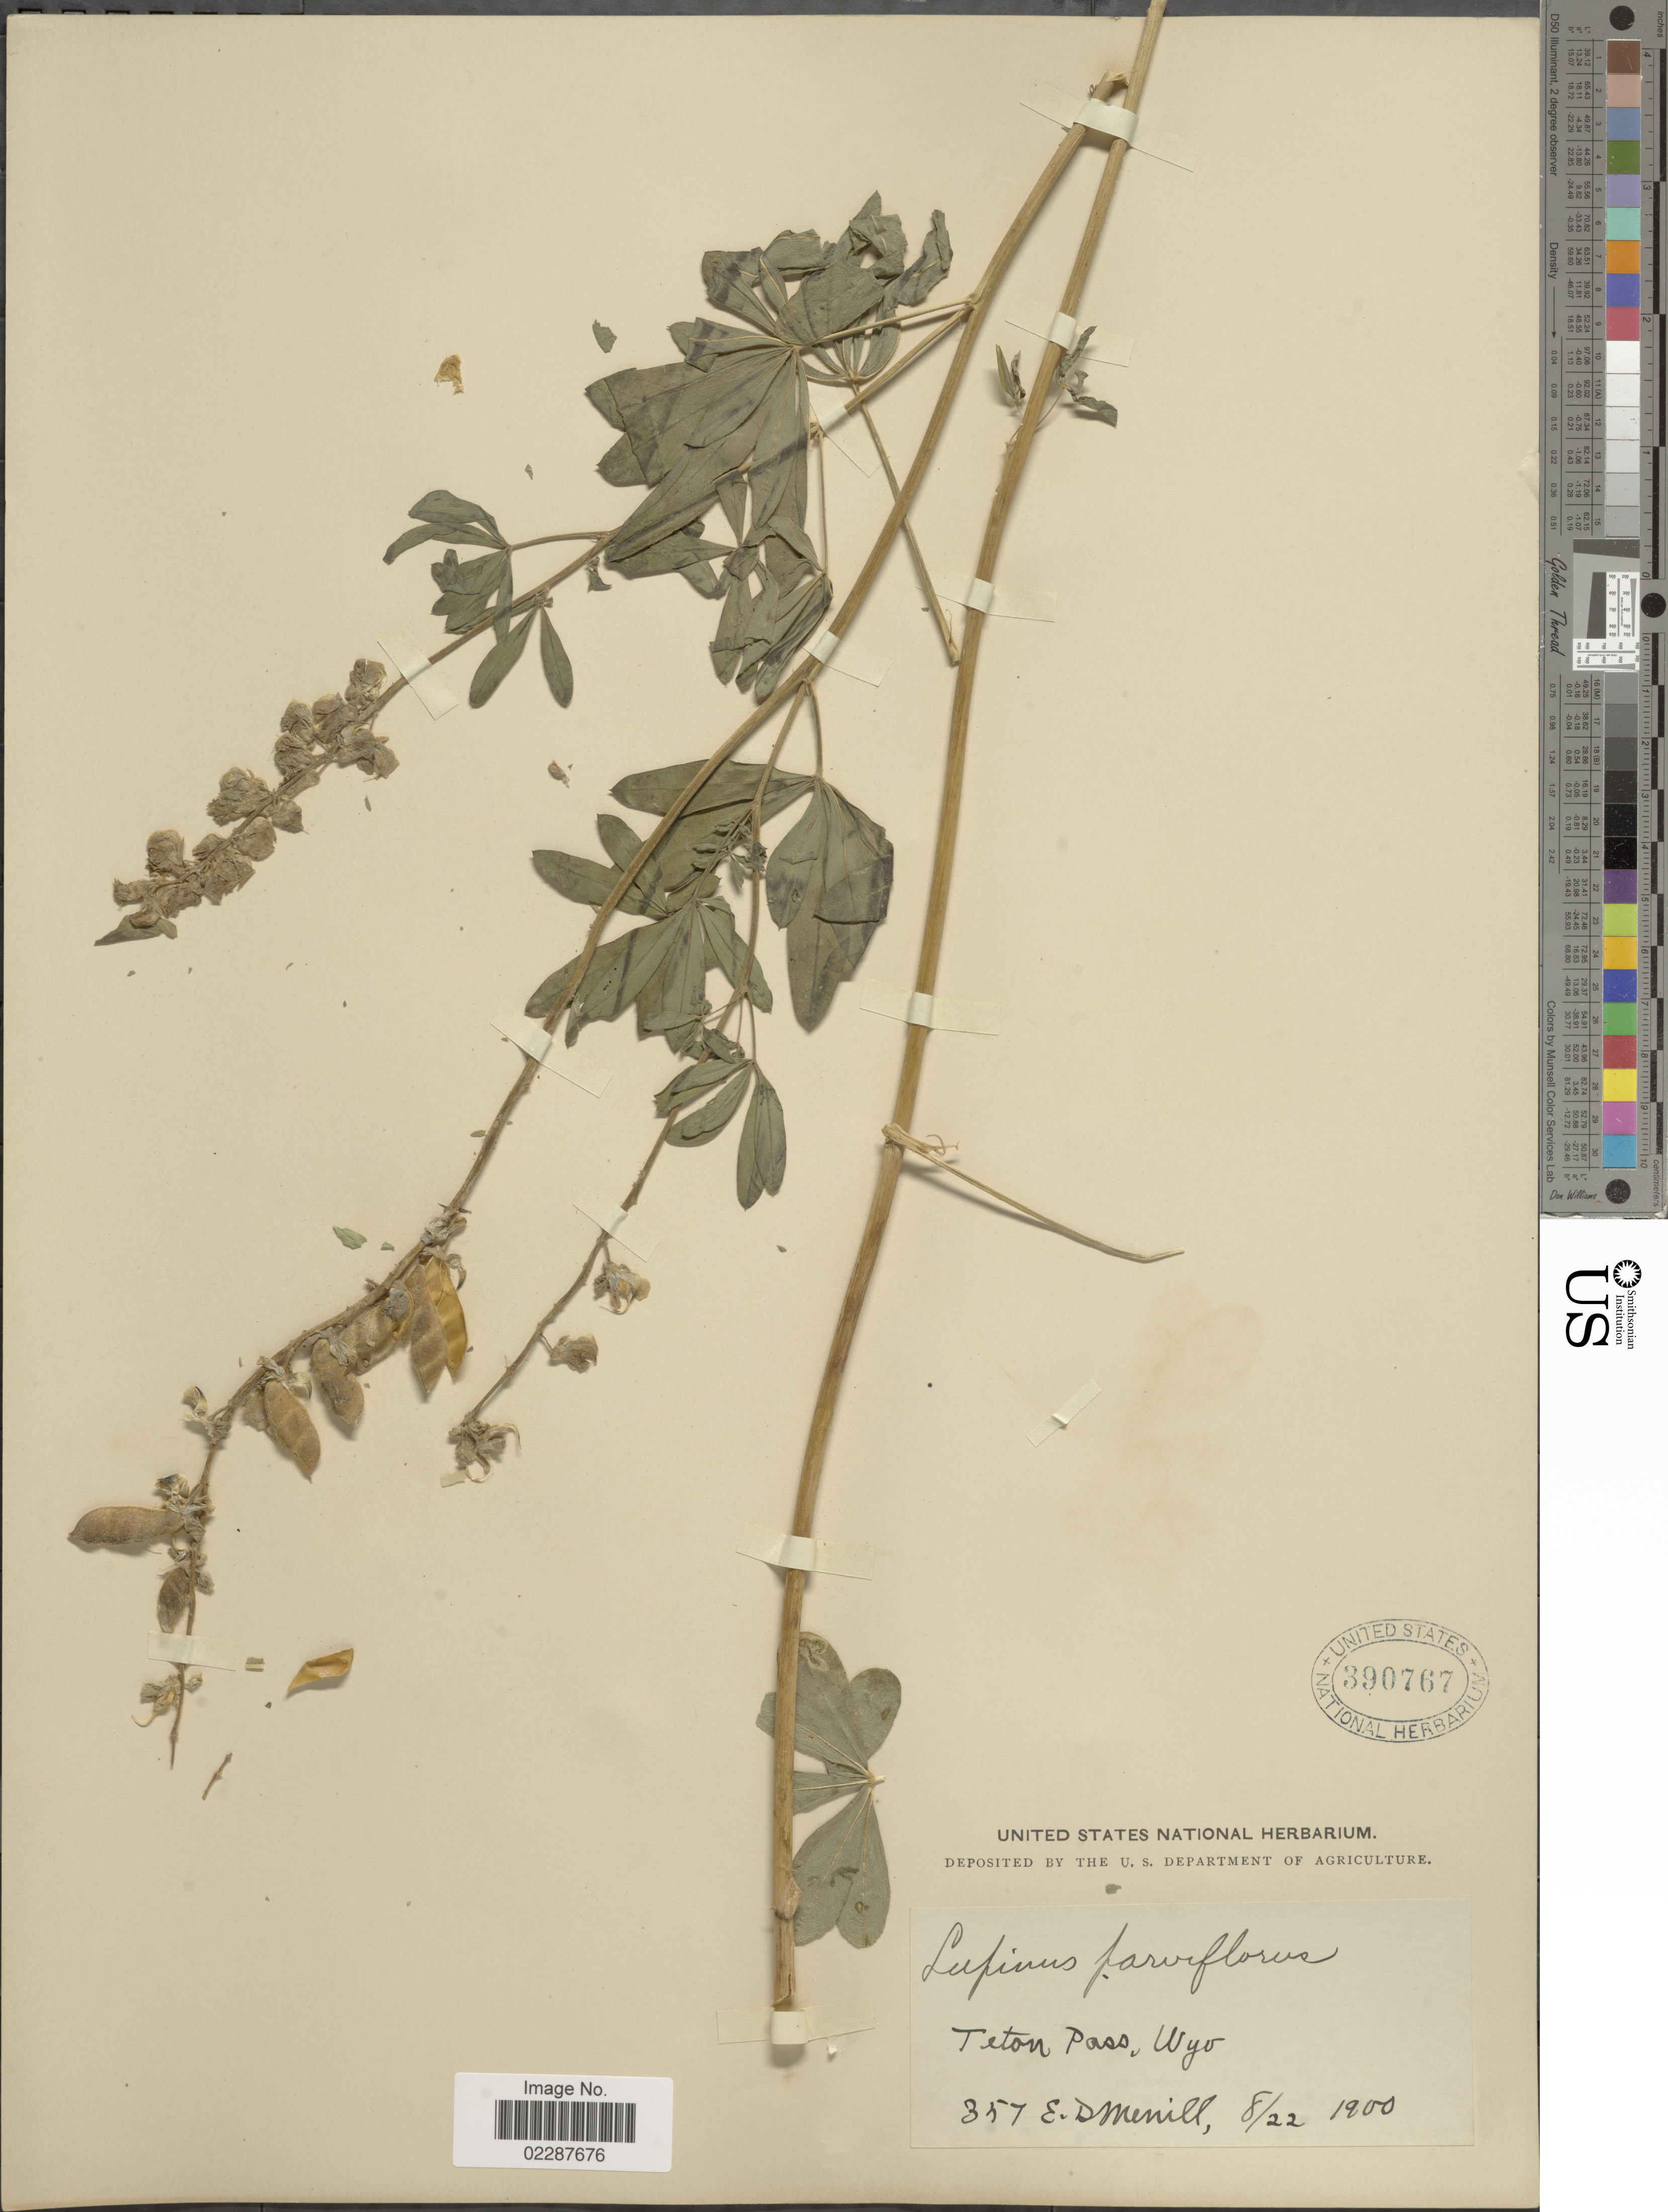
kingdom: Plantae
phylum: Tracheophyta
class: Magnoliopsida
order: Fabales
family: Fabaceae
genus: Lupinus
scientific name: Lupinus spathulatus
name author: Rydb.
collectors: E. D. Merrill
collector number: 357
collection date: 1900-08-22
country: United States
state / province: Wyoming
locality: Teton Pass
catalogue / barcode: US 390767